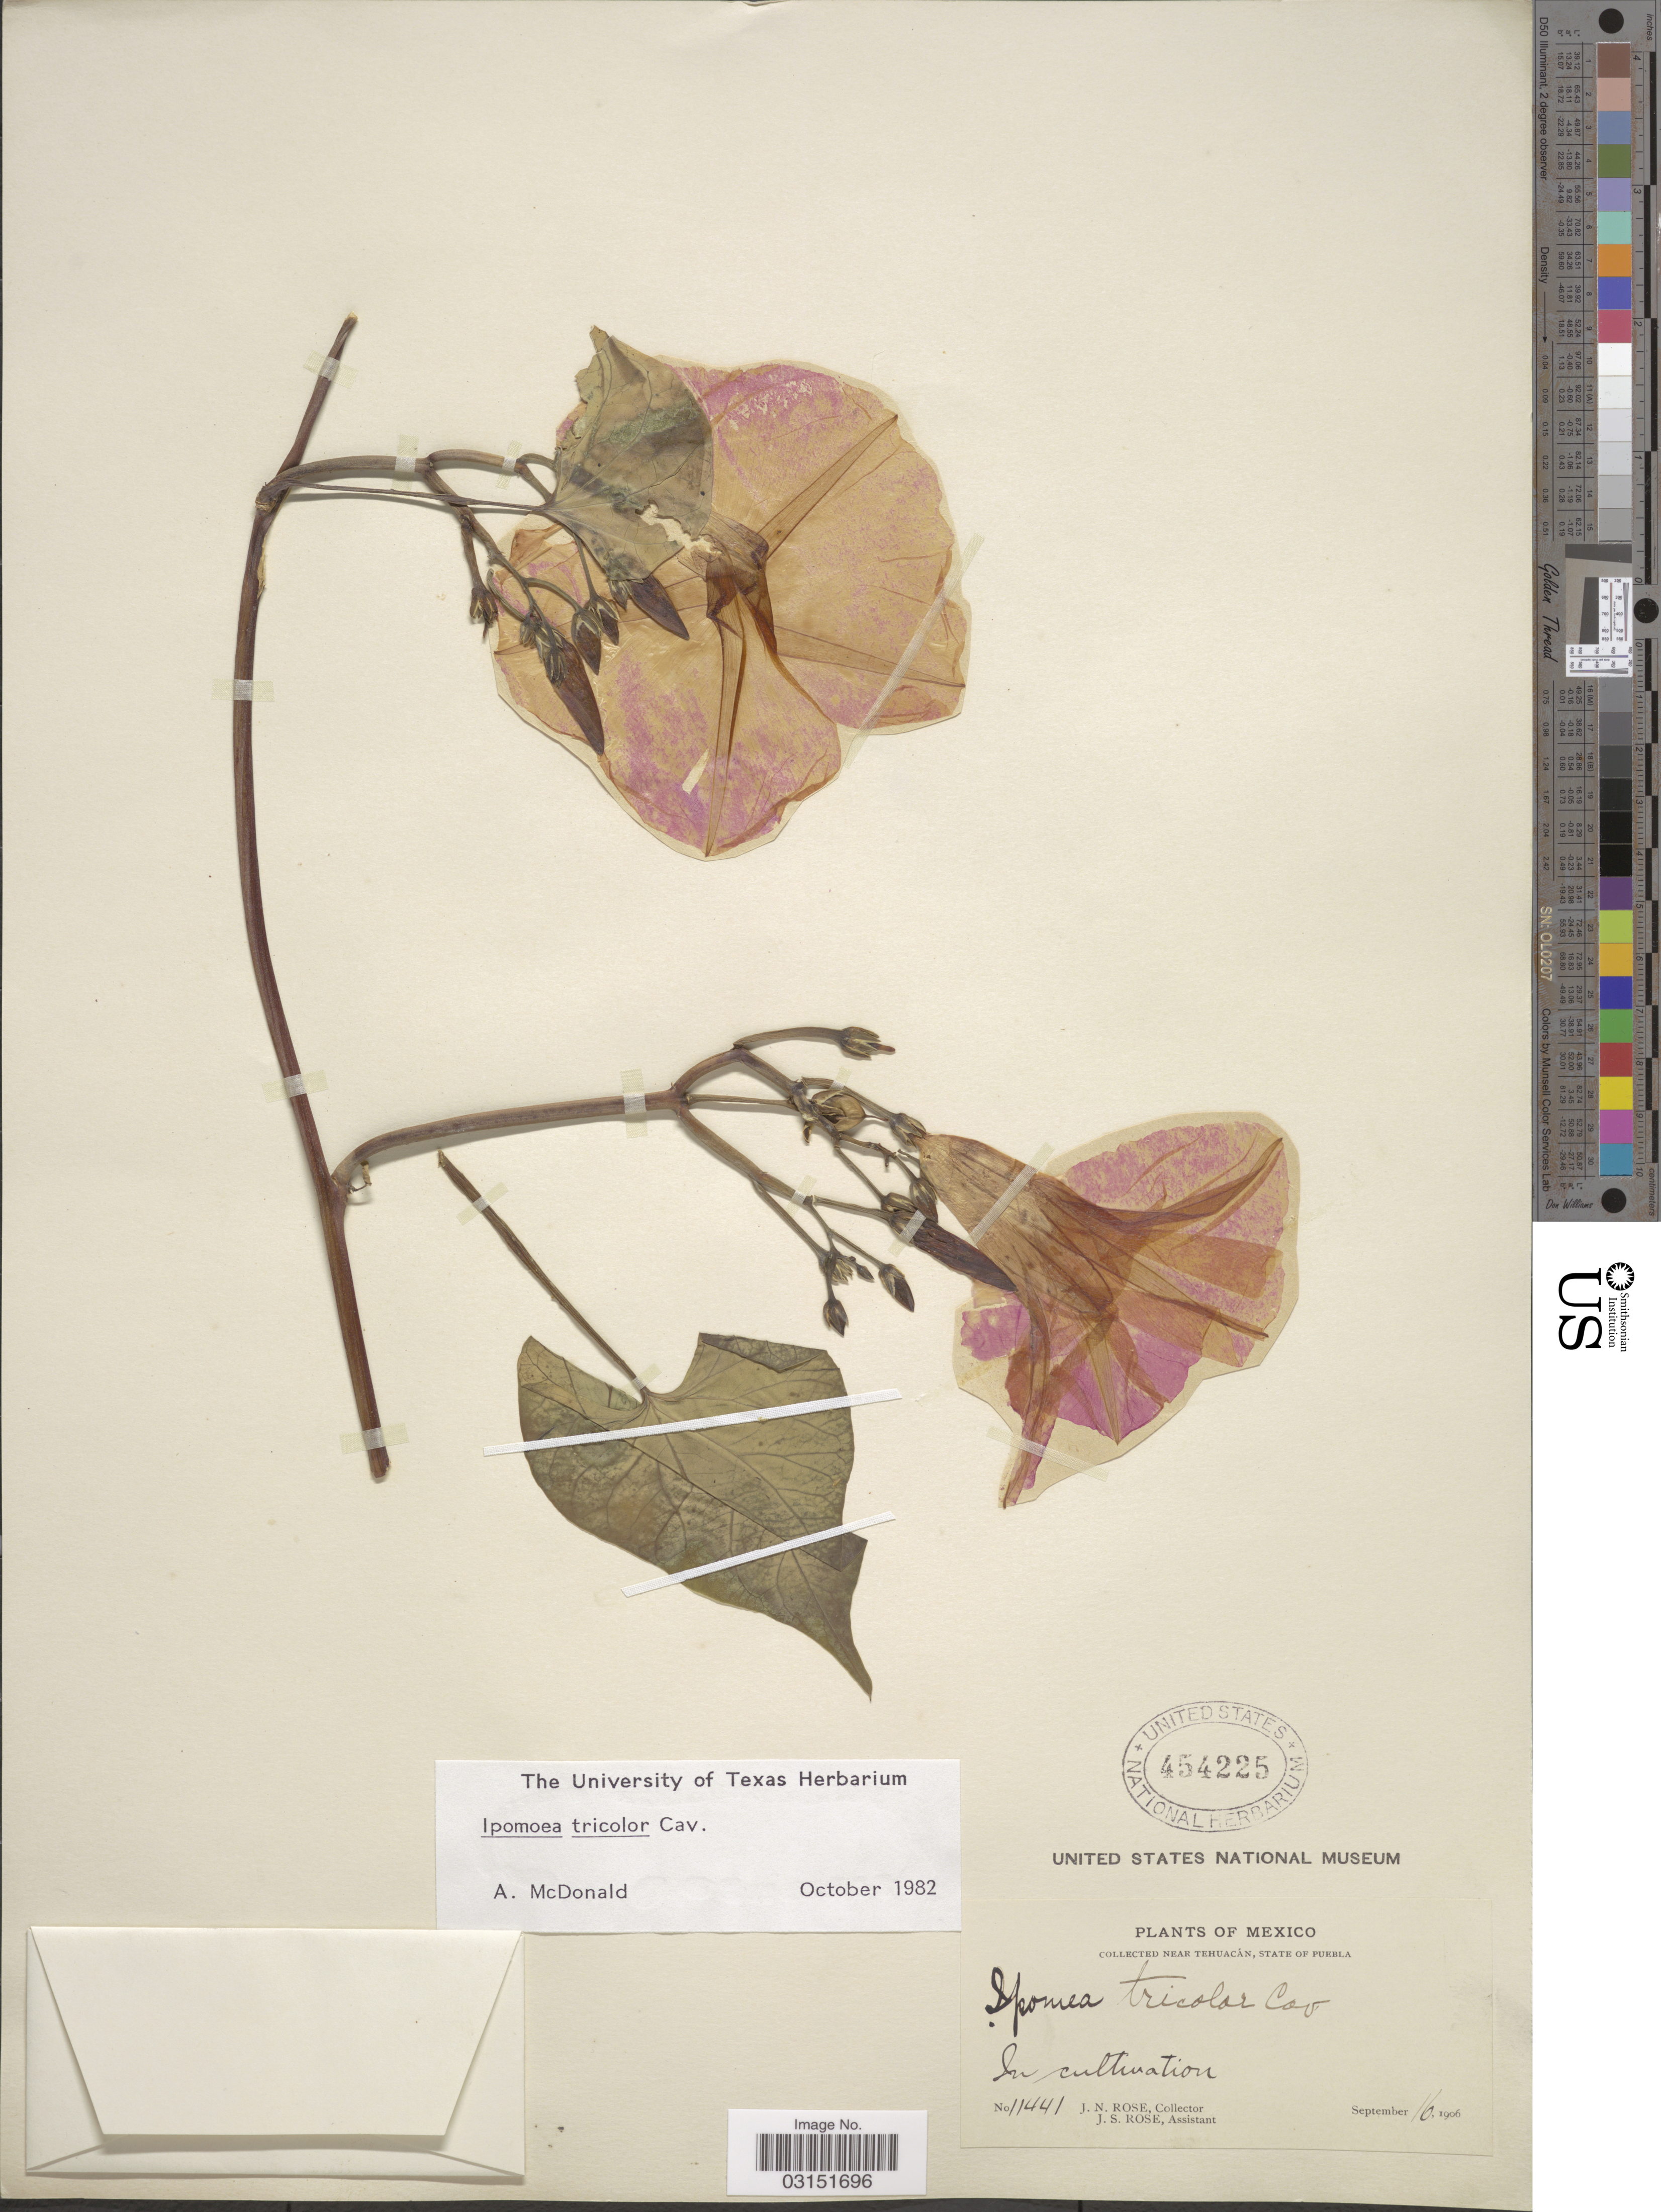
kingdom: Plantae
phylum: Tracheophyta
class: Magnoliopsida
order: Solanales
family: Convolvulaceae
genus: Ipomoea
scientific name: Ipomoea tricolor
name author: Cav.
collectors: J. N. Rose & J. S. Rose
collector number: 11441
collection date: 1906-09-16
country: Mexico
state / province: Puebla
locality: Near Tehuacán.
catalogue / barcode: US 454225